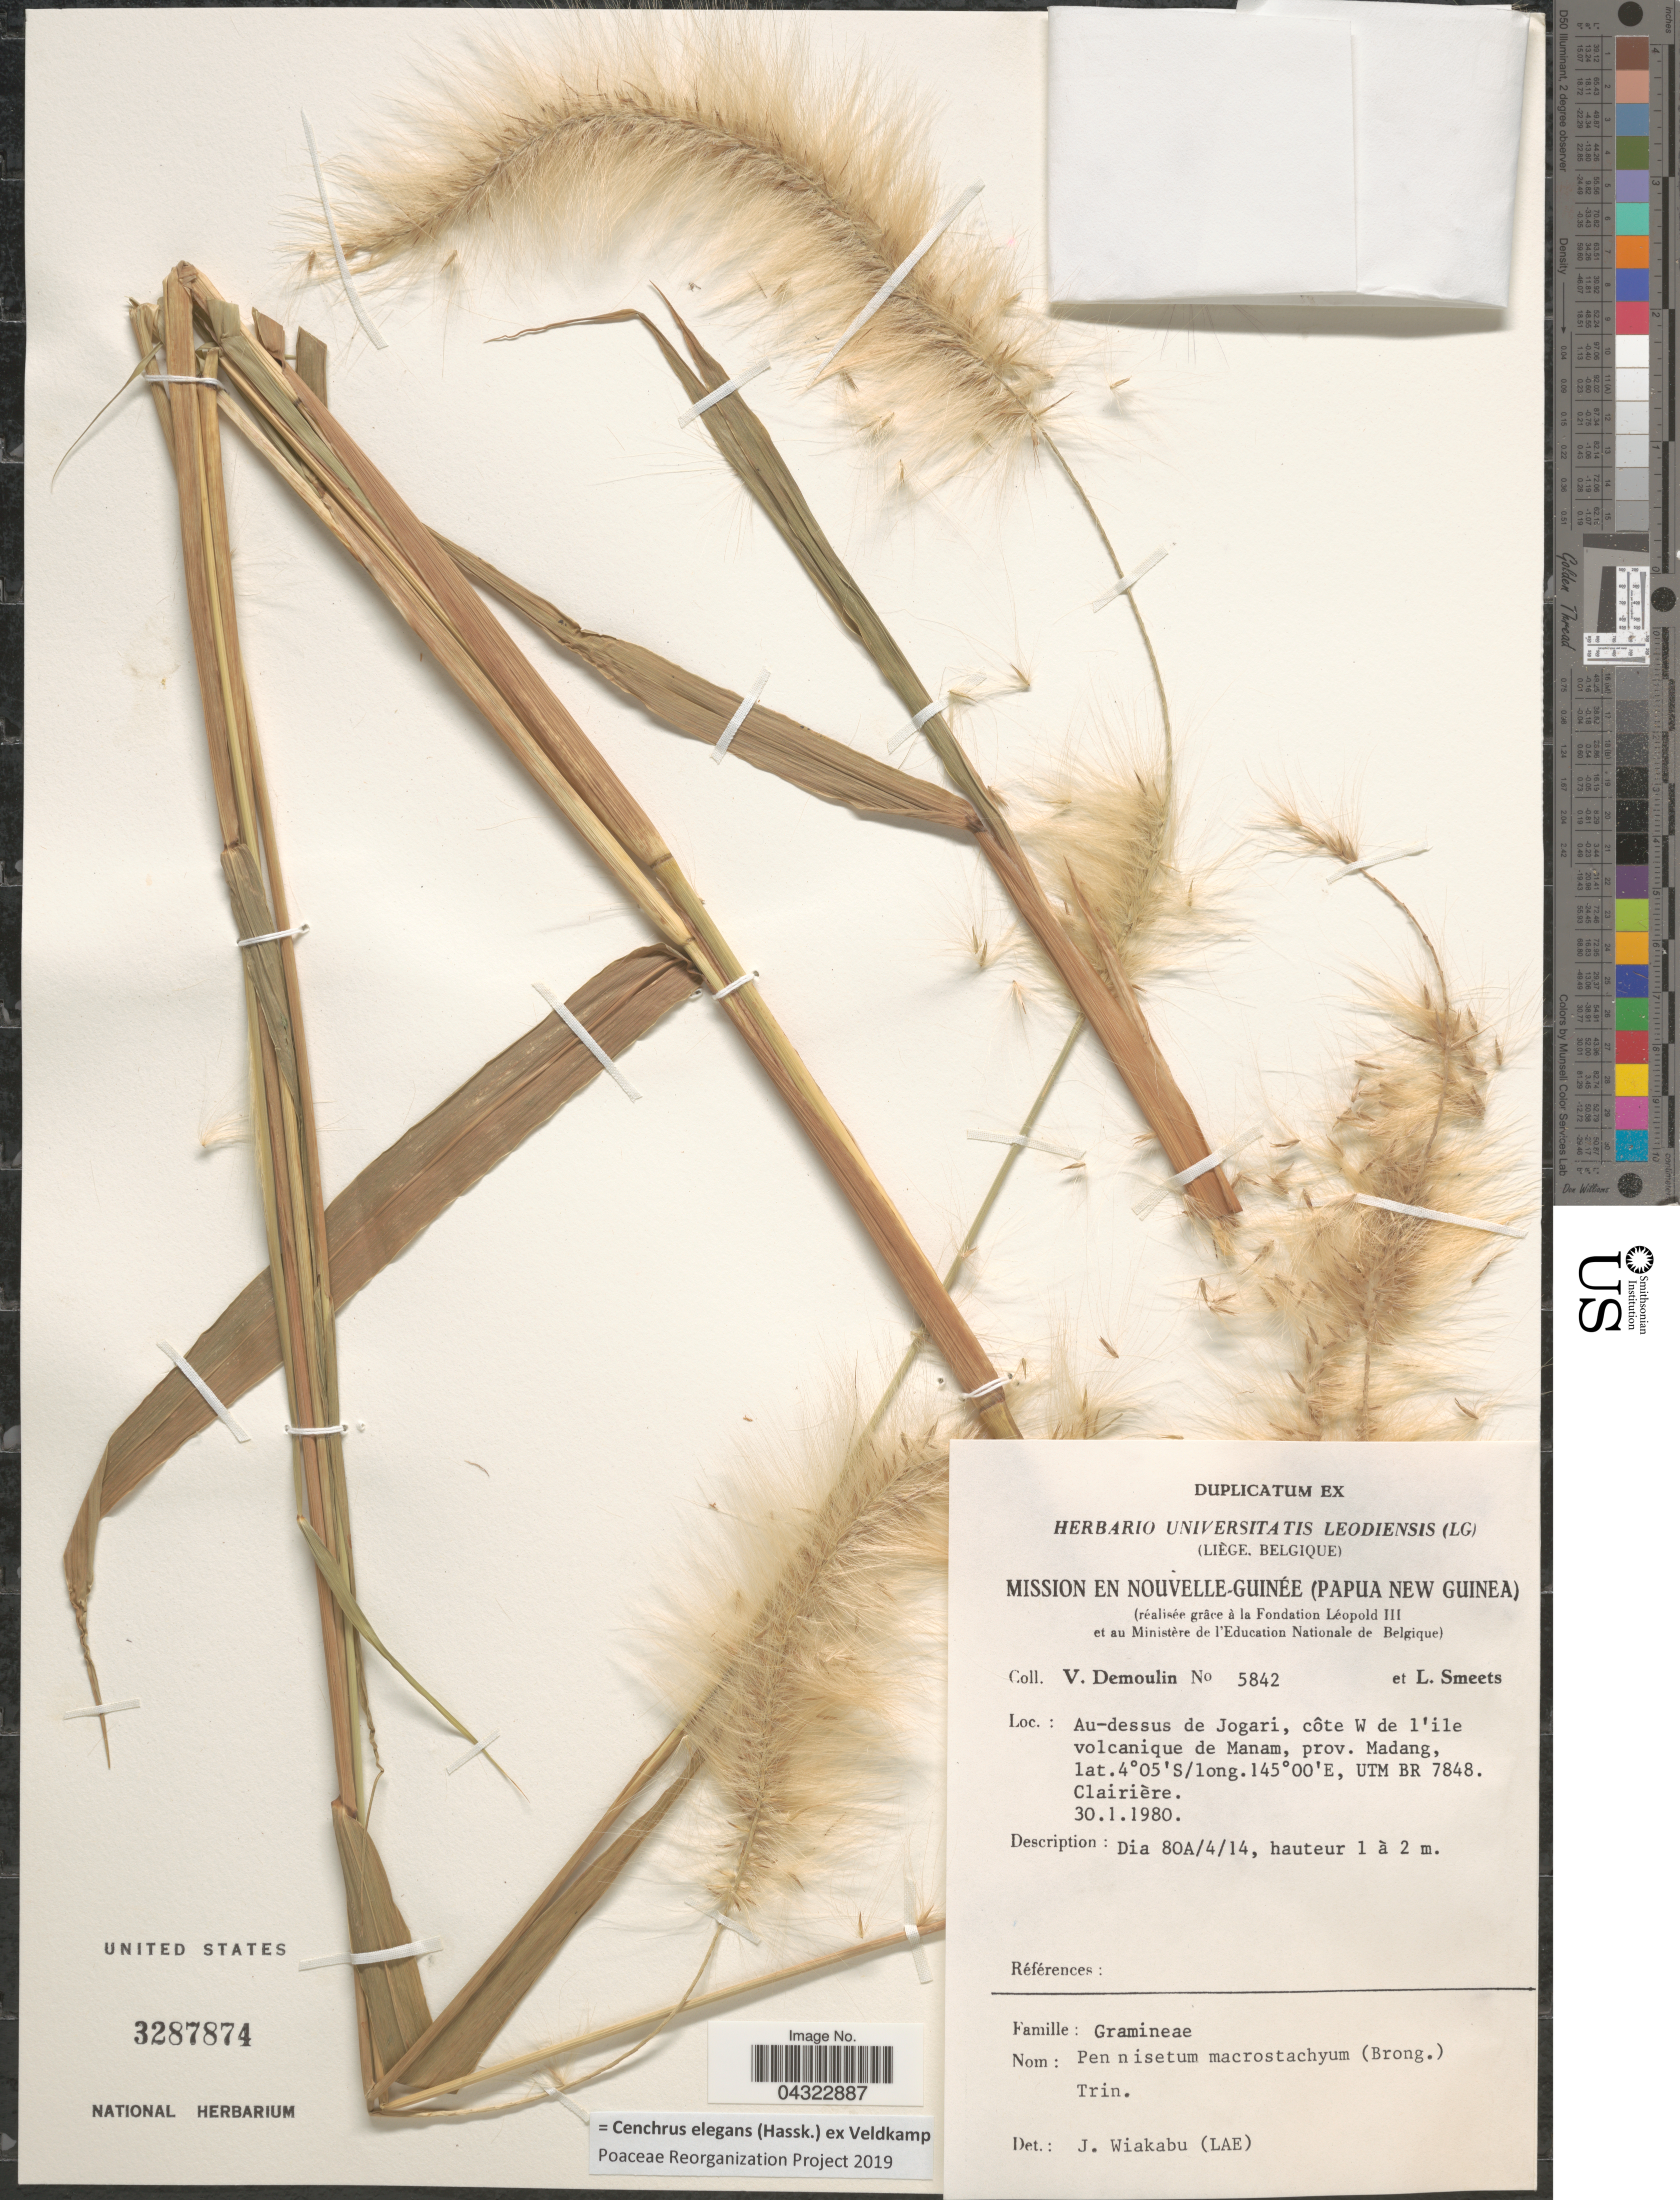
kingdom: Plantae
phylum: Tracheophyta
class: Liliopsida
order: Poales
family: Poaceae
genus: Cenchrus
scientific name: Cenchrus elegans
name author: (Hassk.) Veldkamp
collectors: V. Demoulin & L. Smeets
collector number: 5842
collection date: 1980-01-30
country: Papua New Guinea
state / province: Madang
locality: Mission en Nouvelle-Guinée. Au-dessus de Jogari, côte W de l'ile volcanique de Manam, UTM BR 7848.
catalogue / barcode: US 3287874